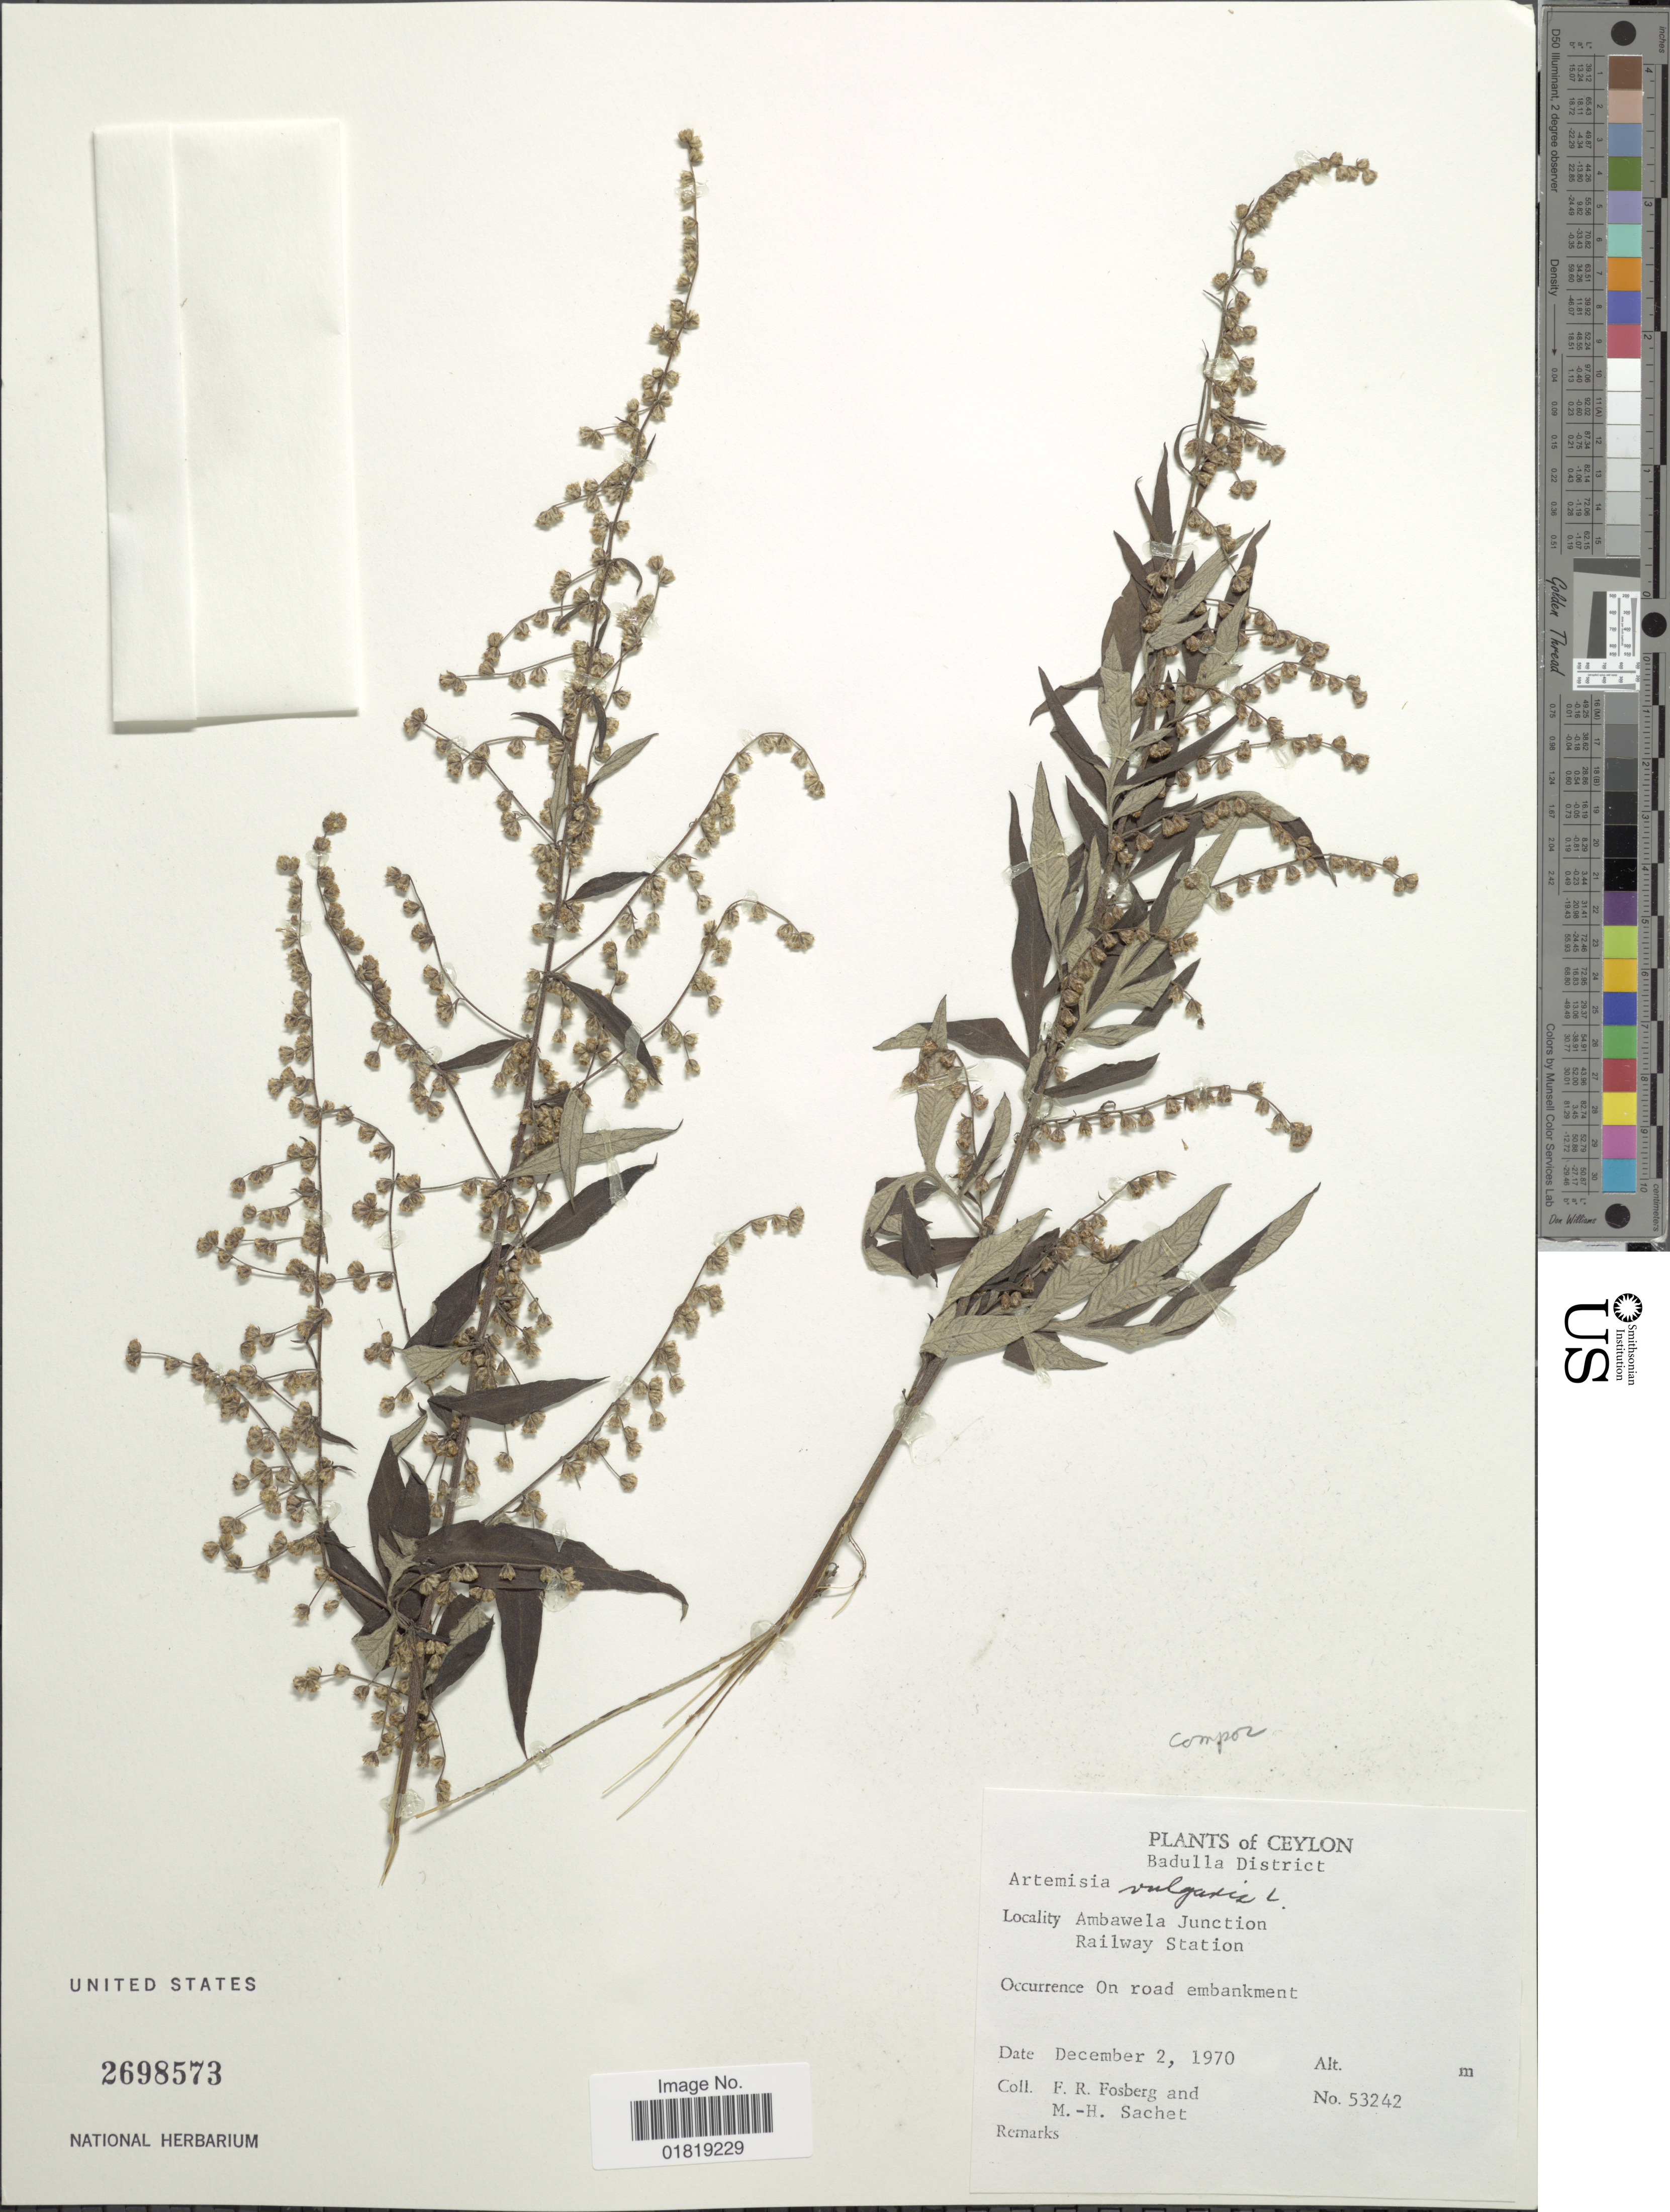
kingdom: Plantae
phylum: Tracheophyta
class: Magnoliopsida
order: Asterales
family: Asteraceae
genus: Artemisia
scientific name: Artemisia vulgaris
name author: L.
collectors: F. R. Fosberg & M.-H. Sachet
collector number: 53242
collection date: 1970-12-02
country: Sri Lanka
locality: Badulla District, Ambawela junction, Railway Station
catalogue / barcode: US 2698573